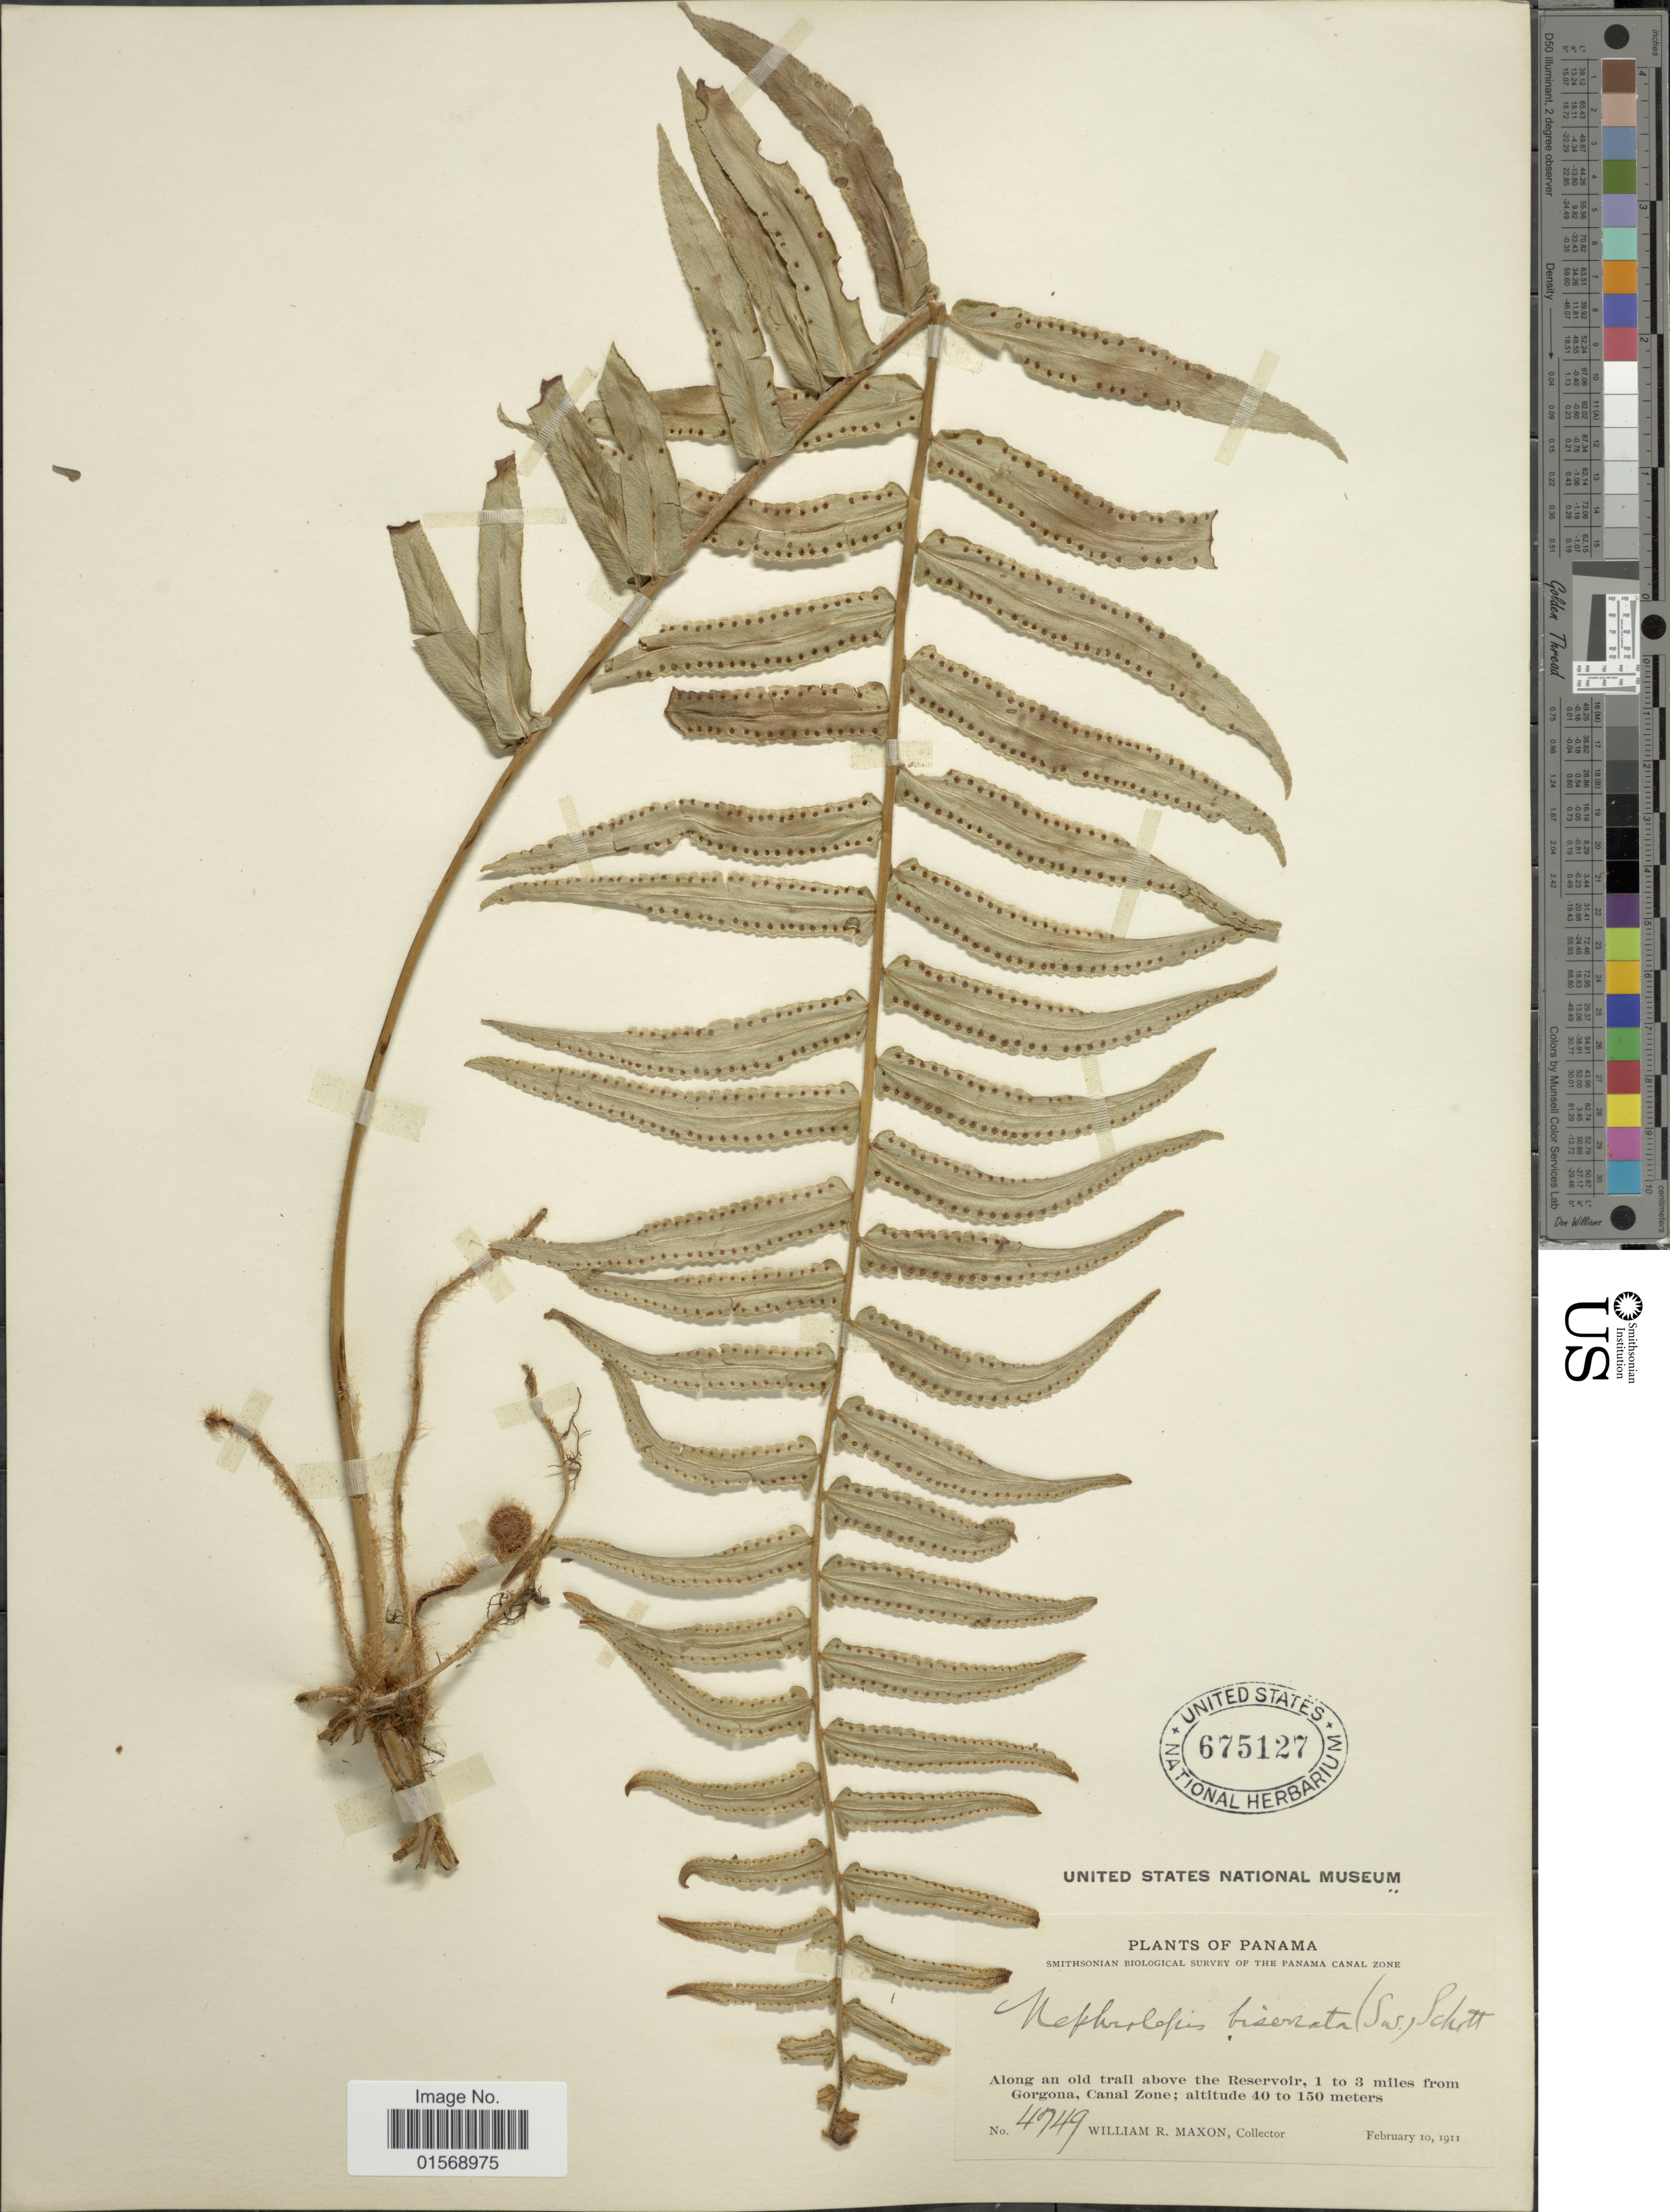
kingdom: Plantae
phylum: Tracheophyta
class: Polypodiopsida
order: Polypodiales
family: Nephrolepidaceae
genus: Nephrolepis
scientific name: Nephrolepis biserrata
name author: (Sw.) Schott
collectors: W. R. Maxon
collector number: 4749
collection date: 1911-02-10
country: Panama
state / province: Colón / Panamá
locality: Panama, Along an old trail above the Reservoir, 1 to 3 miles from Gorgona, Canal Zone.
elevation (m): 40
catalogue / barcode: US 675127